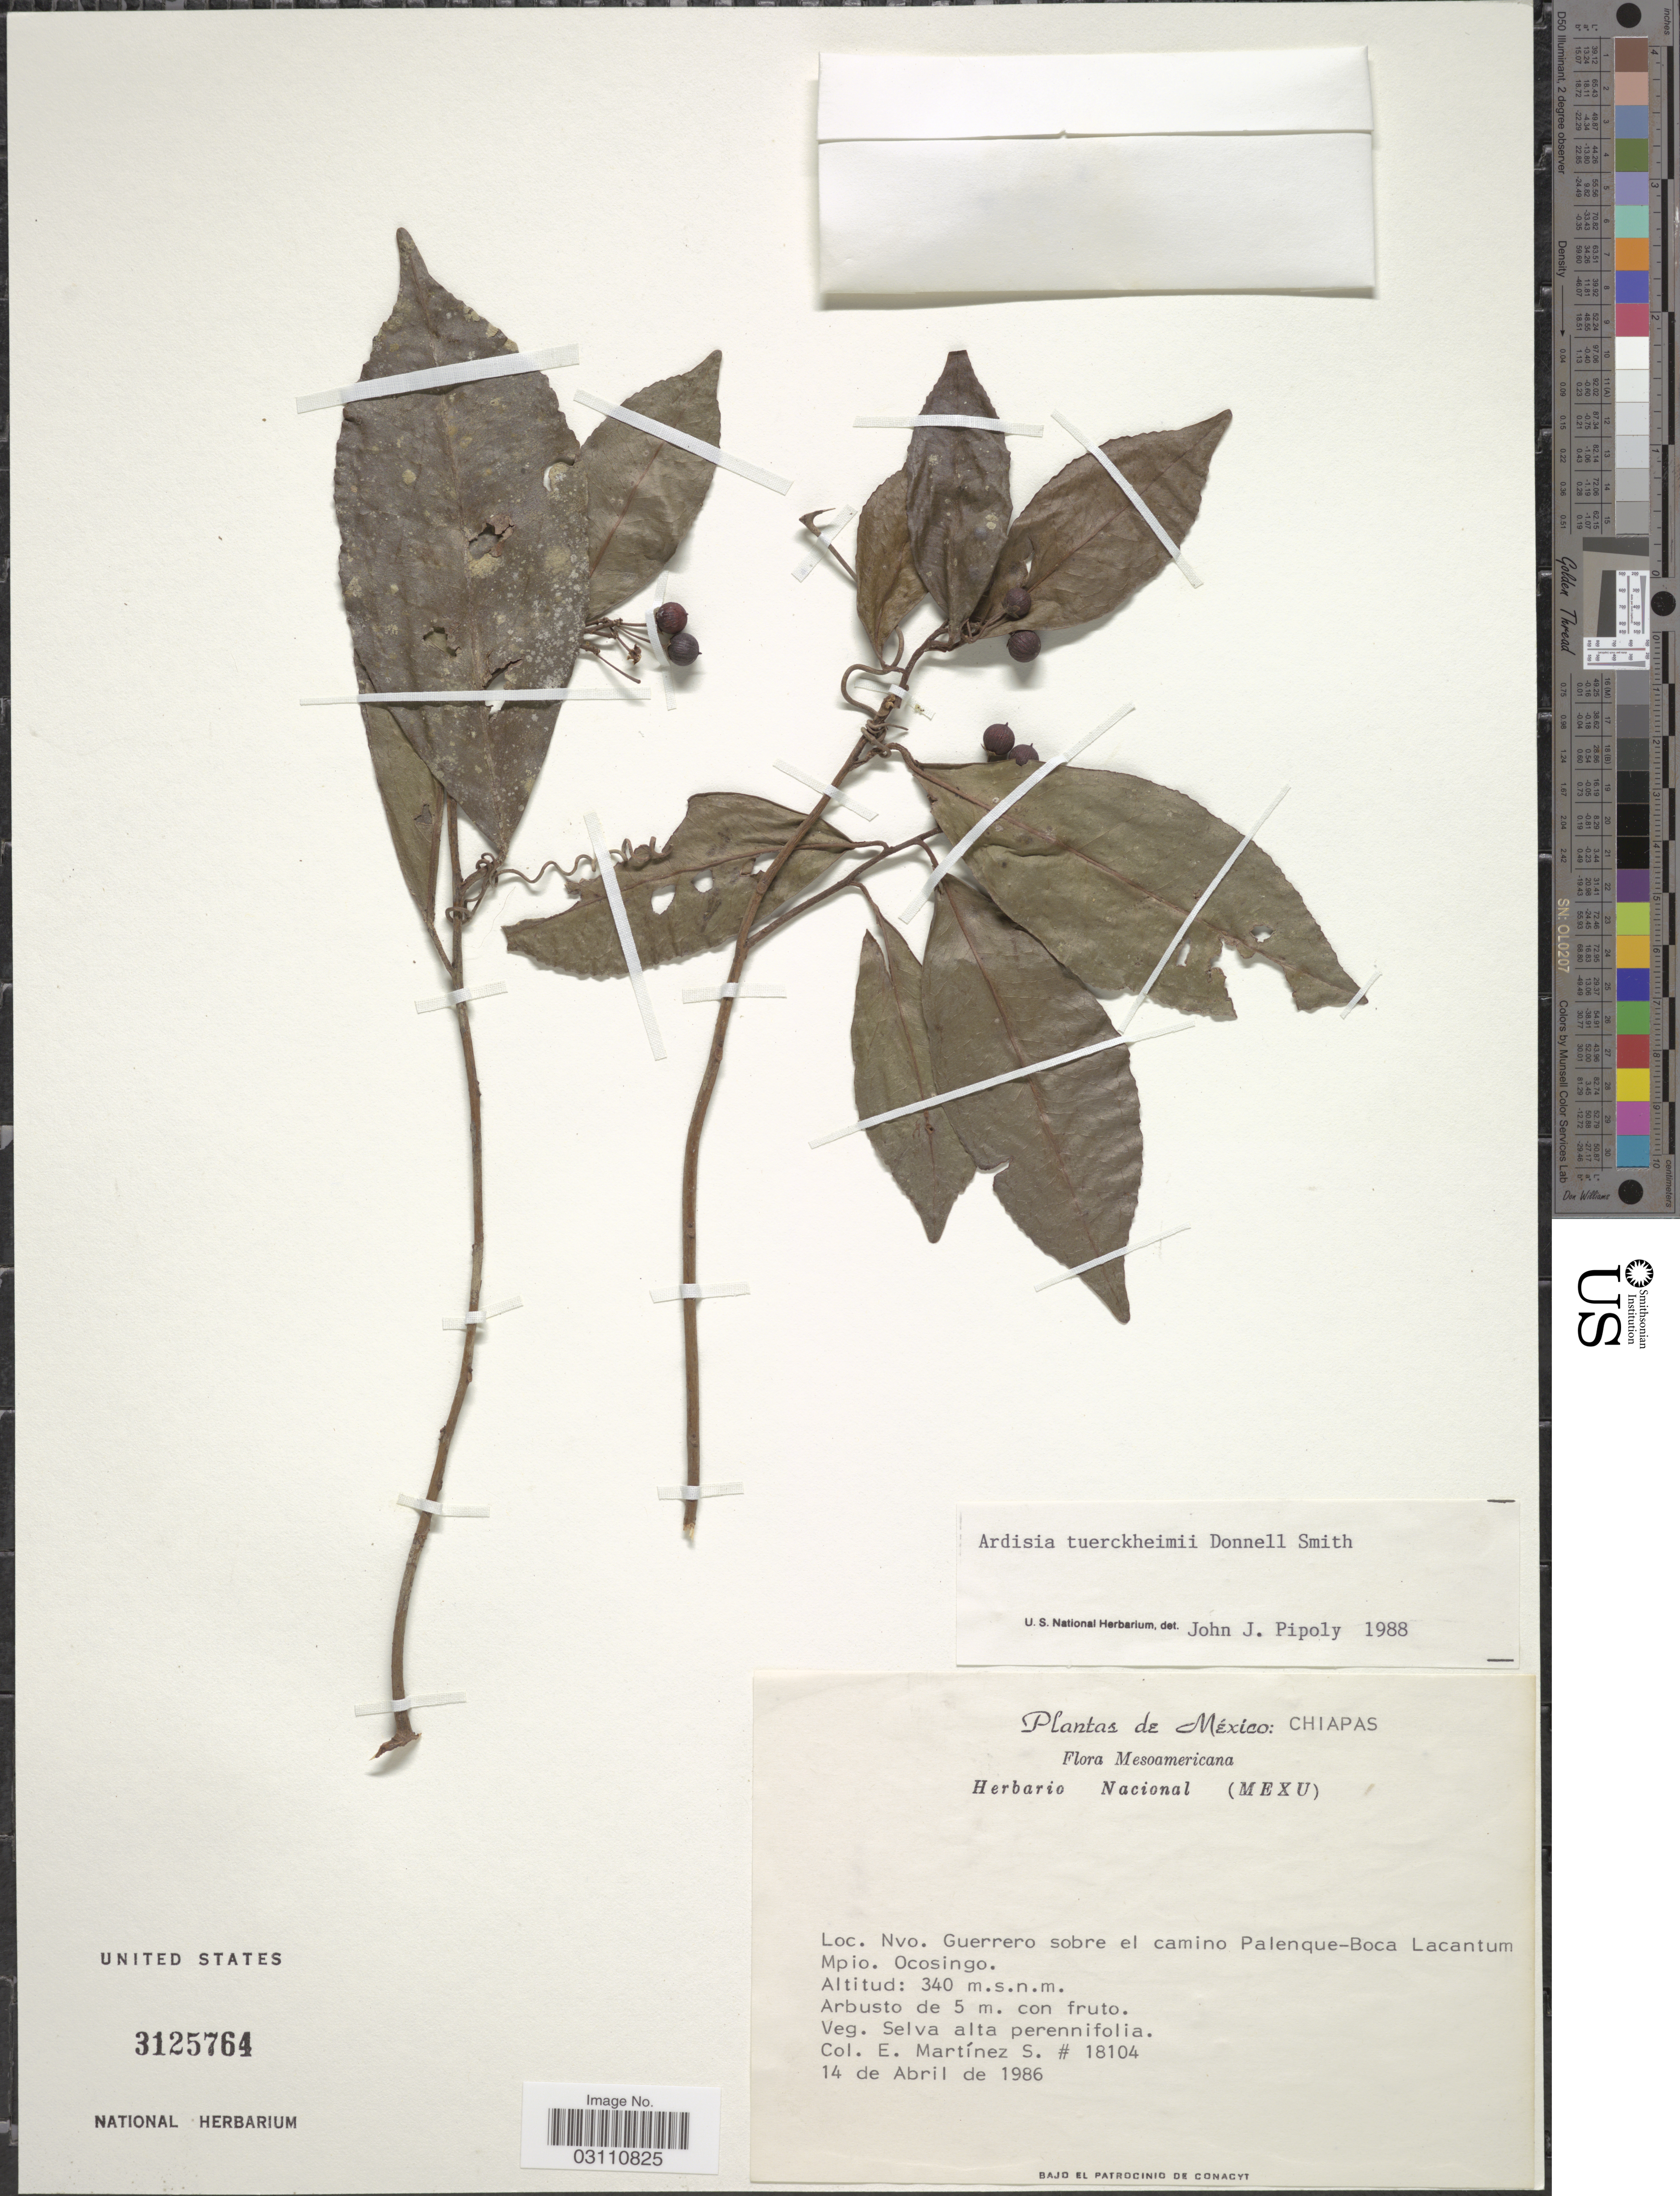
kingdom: Plantae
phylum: Tracheophyta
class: Magnoliopsida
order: Ericales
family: Primulaceae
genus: Ardisia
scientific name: Ardisia tuerckheimii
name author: Donn. Sm.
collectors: E. M. Martínez S.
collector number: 18104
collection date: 1986-04-14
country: Mexico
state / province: Chiapas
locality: Nvo. Guerrero sobre el camino Palenque-Boca Lacantum. Mpio. Ocosingo.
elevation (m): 340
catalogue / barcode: US 3125764